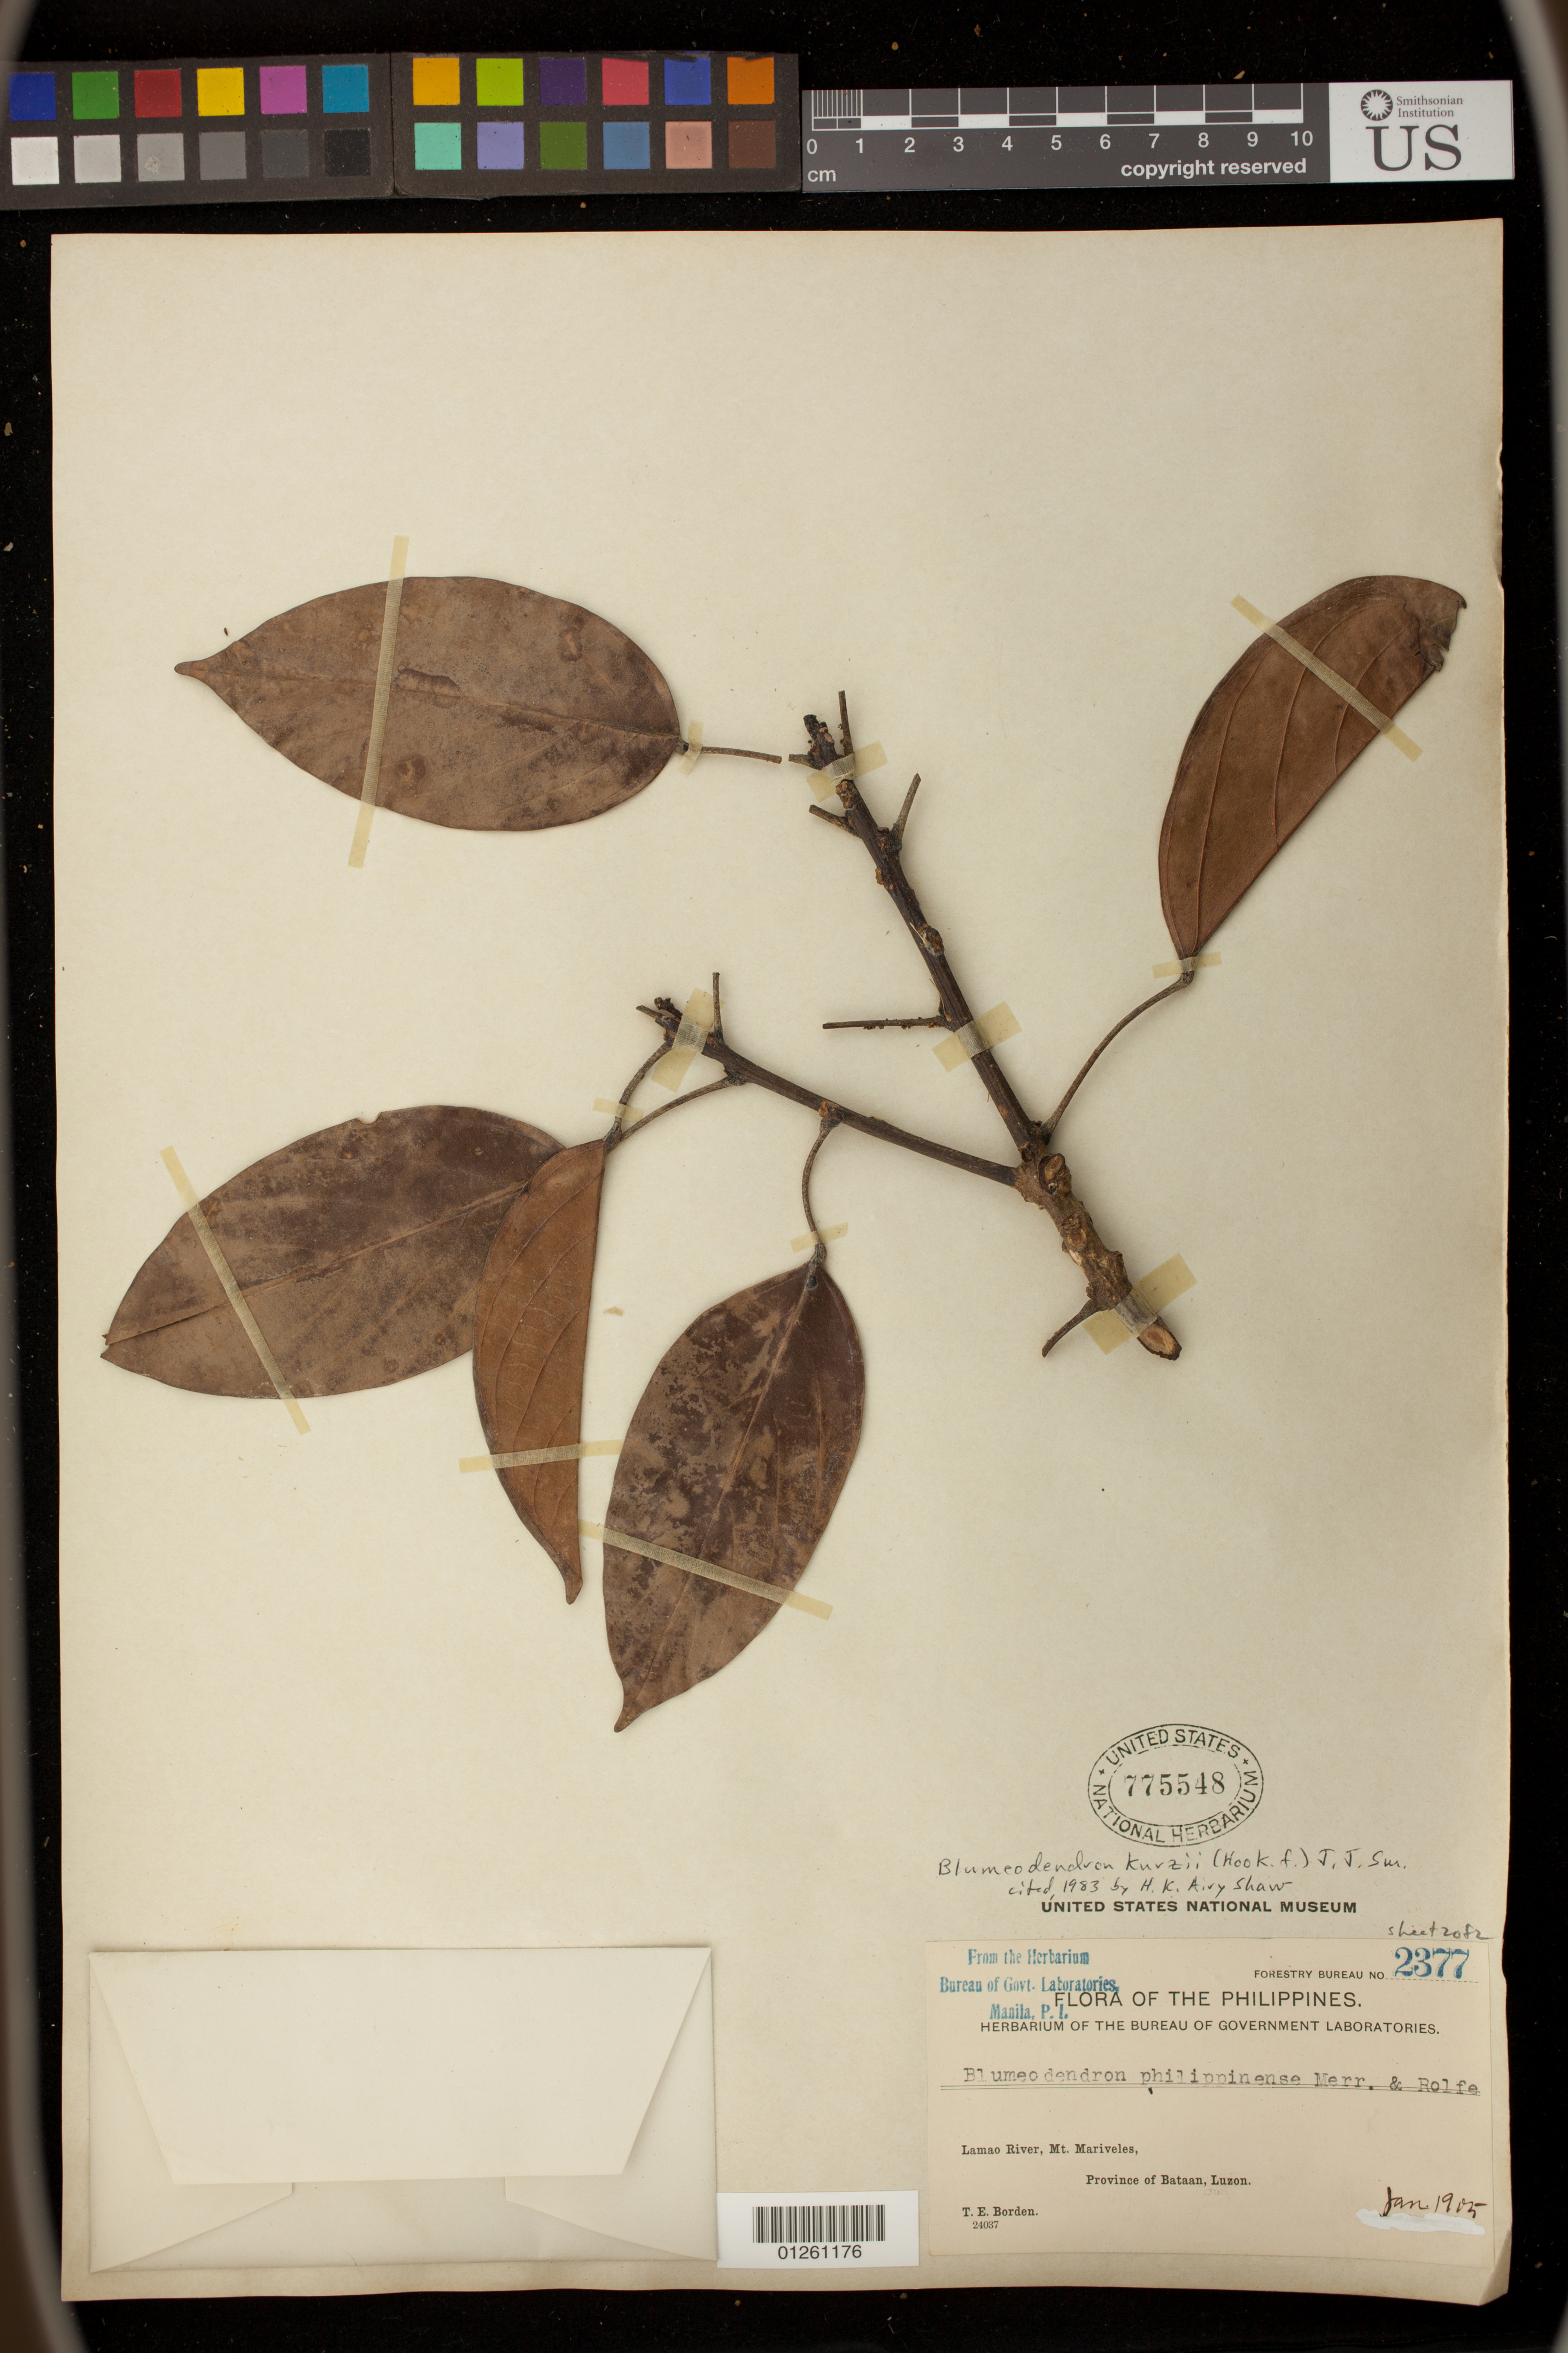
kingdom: Plantae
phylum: Tracheophyta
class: Magnoliopsida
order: Malpighiales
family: Euphorbiaceae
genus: Blumeodendron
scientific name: Blumeodendron kurzii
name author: (Hook. f.) J.Jay Sm.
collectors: T. E. Borden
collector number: For. Bur. 2377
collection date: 1905-07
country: Philippines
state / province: Central Luzon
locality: Lamao River, Mt. Mariveles, Province of Bataan, Luzon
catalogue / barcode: US 775548